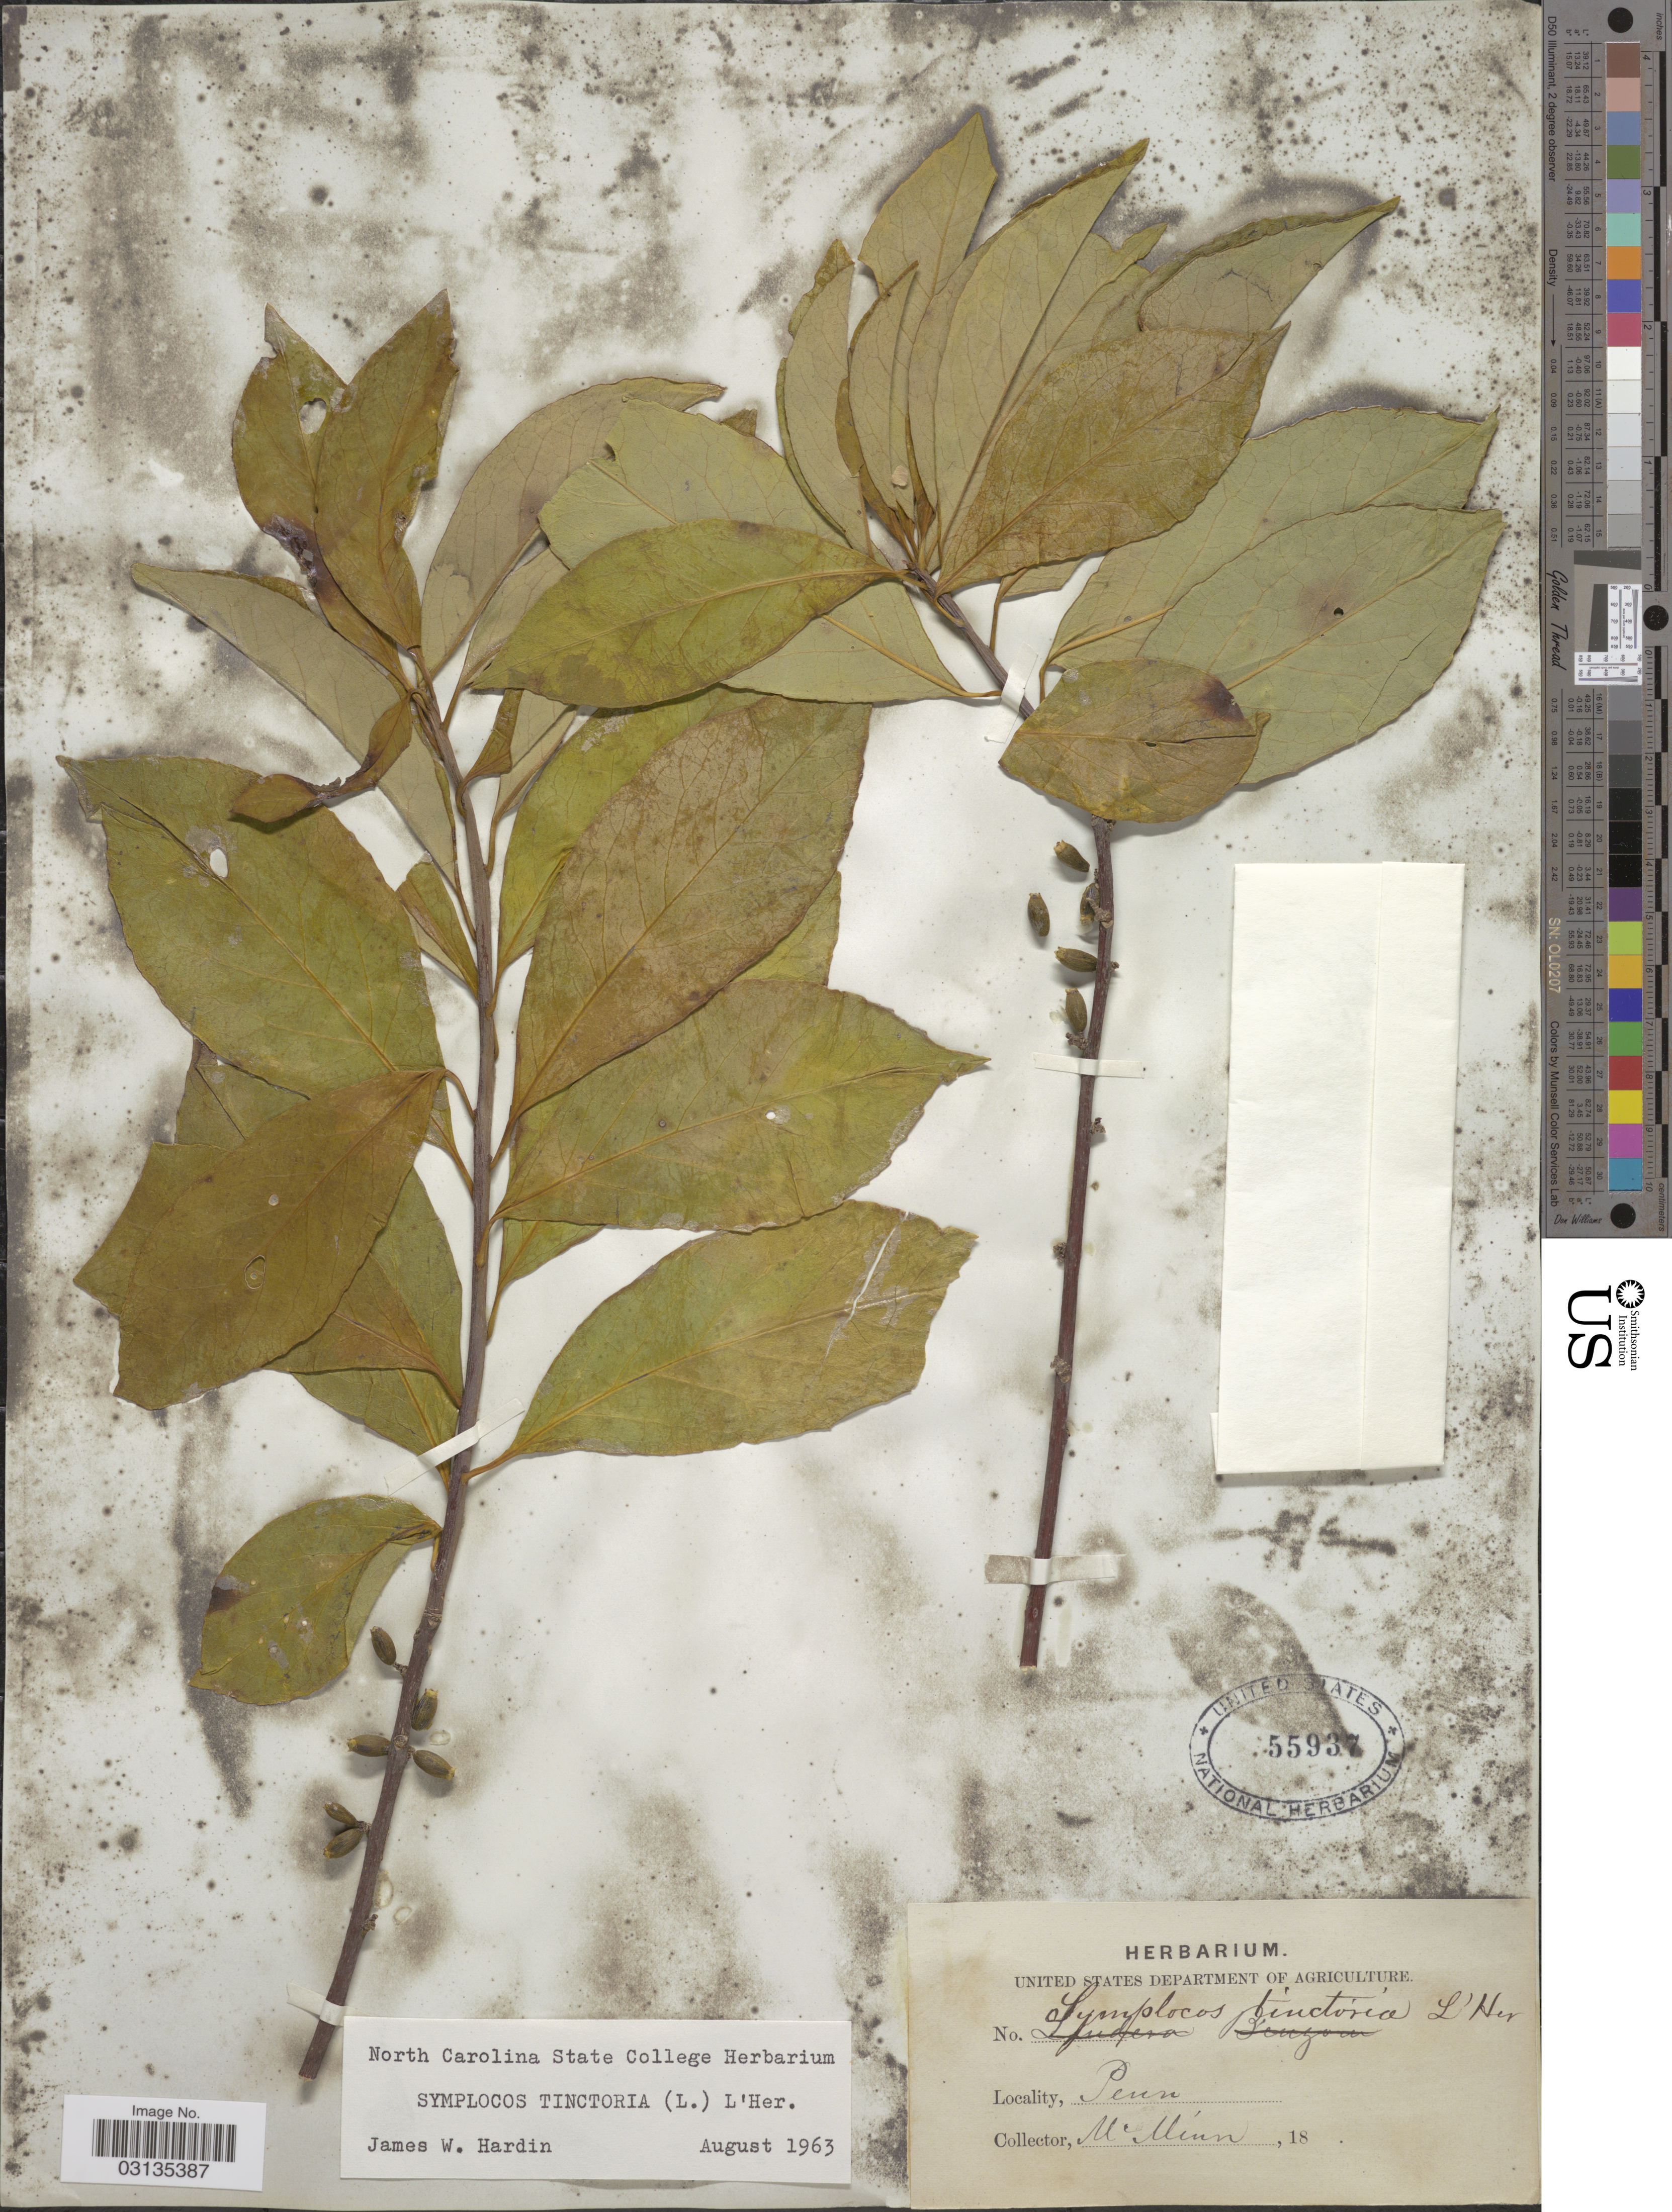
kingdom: Plantae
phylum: Tracheophyta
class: Magnoliopsida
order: Ericales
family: Symplocaceae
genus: Symplocos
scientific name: Symplocos tinctoria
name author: (L.) L'Hér.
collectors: McMinn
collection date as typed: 18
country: United States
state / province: Pennsylvania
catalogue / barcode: US 55937